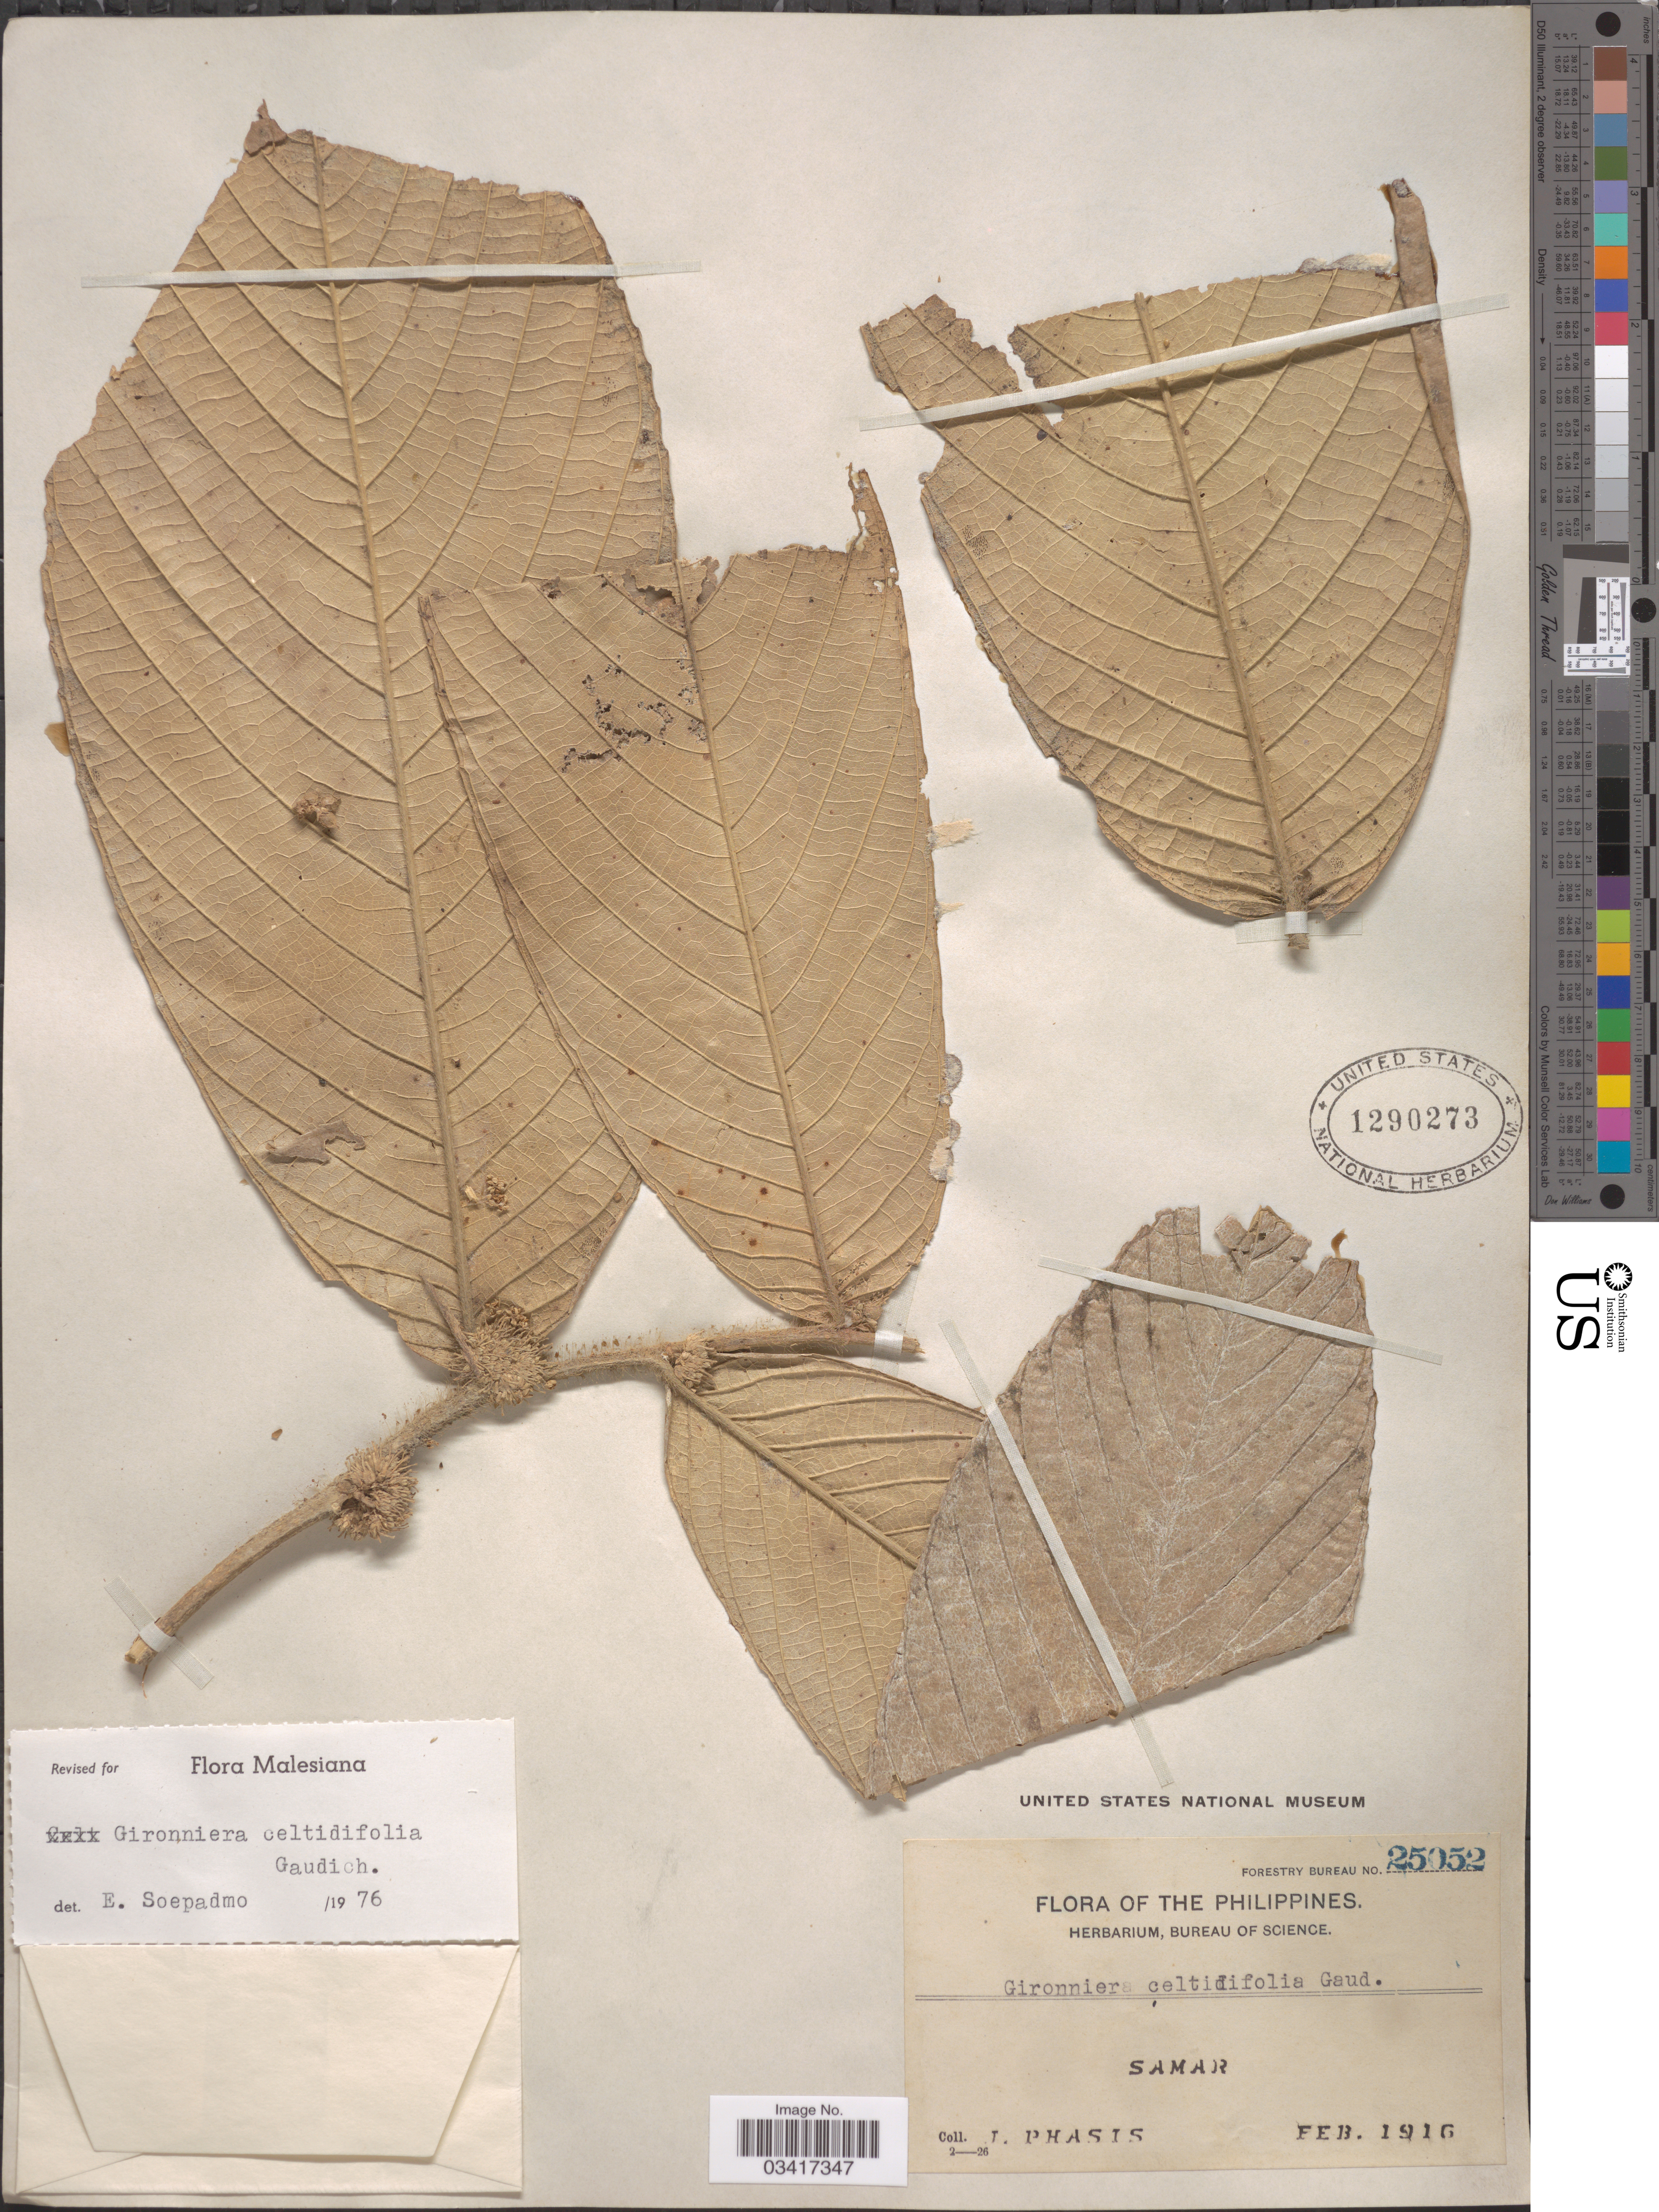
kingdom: Plantae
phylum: Tracheophyta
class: Magnoliopsida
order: Rosales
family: Cannabaceae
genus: Gironniera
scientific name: Gironniera celtidifolia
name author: Gaudich.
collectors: J. Phasis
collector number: Forestry Bureau 25052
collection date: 1916-02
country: Philippines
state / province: Eastern Visayas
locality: Samar.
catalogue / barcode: US 1290273